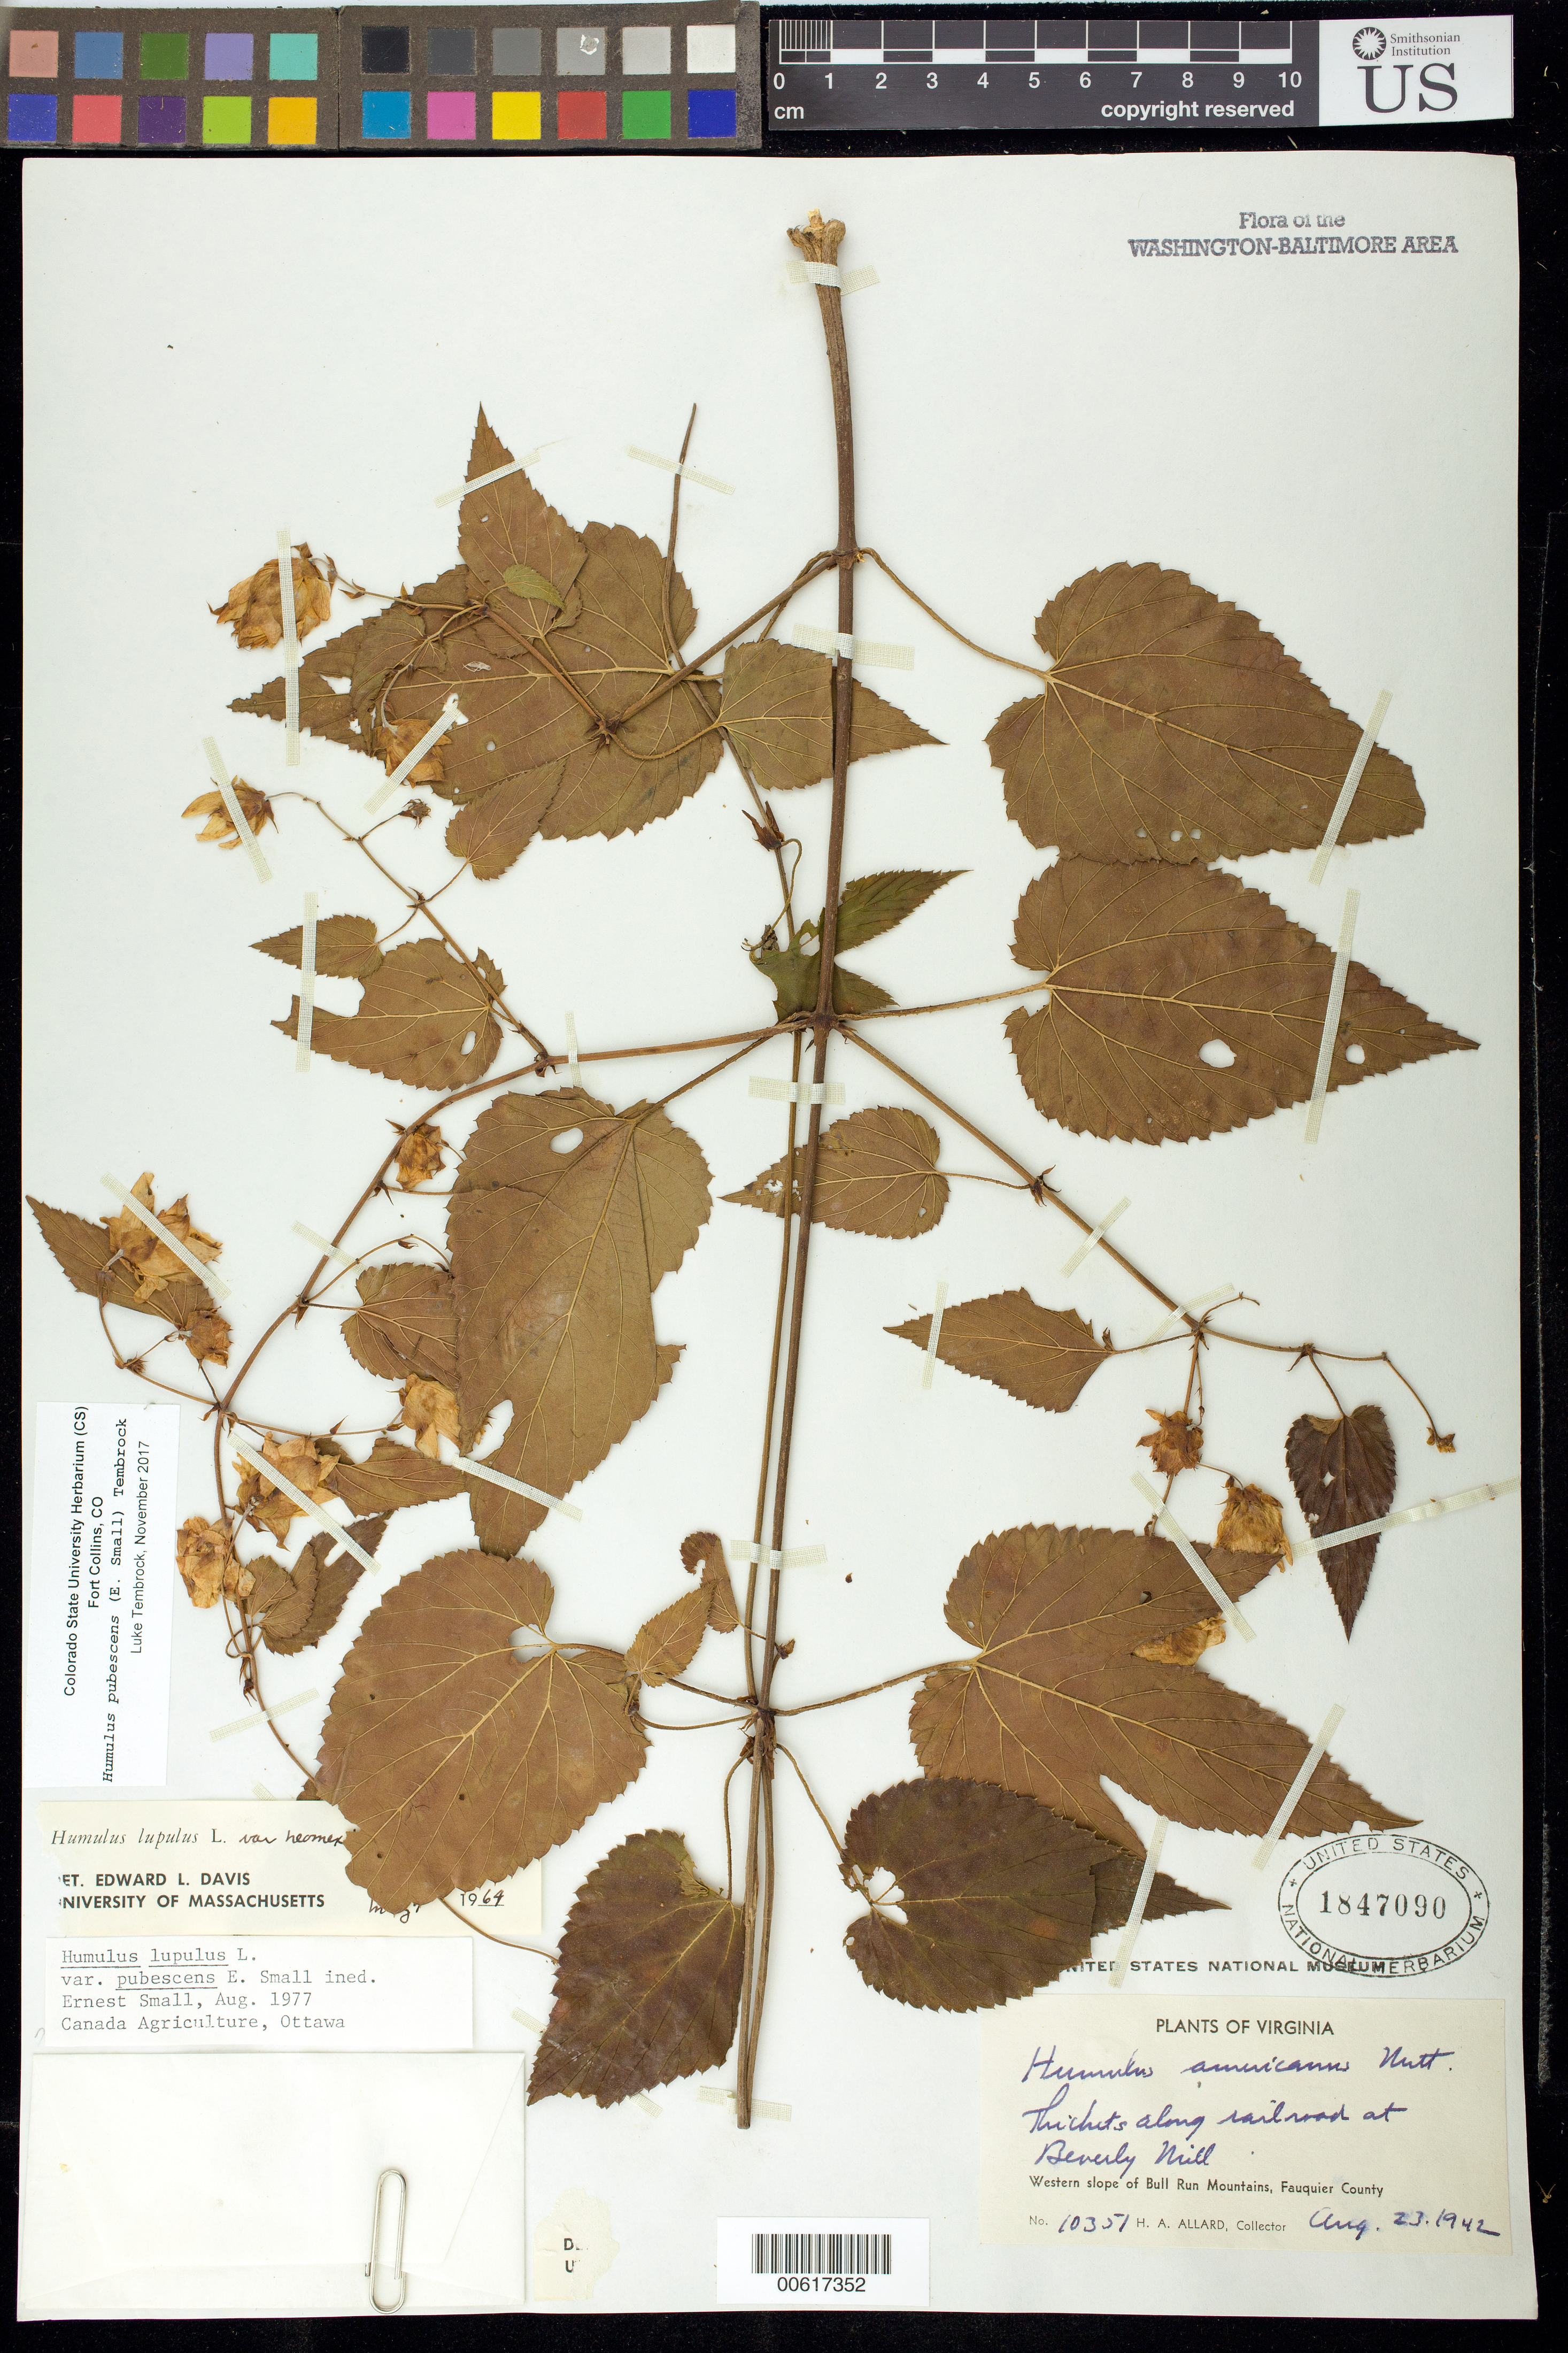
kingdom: Plantae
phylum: Tracheophyta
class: Magnoliopsida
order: Rosales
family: Cannabaceae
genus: Humulus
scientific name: Humulus pubescens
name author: (Small) Tembrock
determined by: Tembrock, Luke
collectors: H. A. Allard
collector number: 10351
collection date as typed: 23 Aug 1942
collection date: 1942-08-23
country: United States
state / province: Virginia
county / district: Fauquier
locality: Thickets along Railroad at Beverly Mill Bull Run Mts.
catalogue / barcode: US 1847090